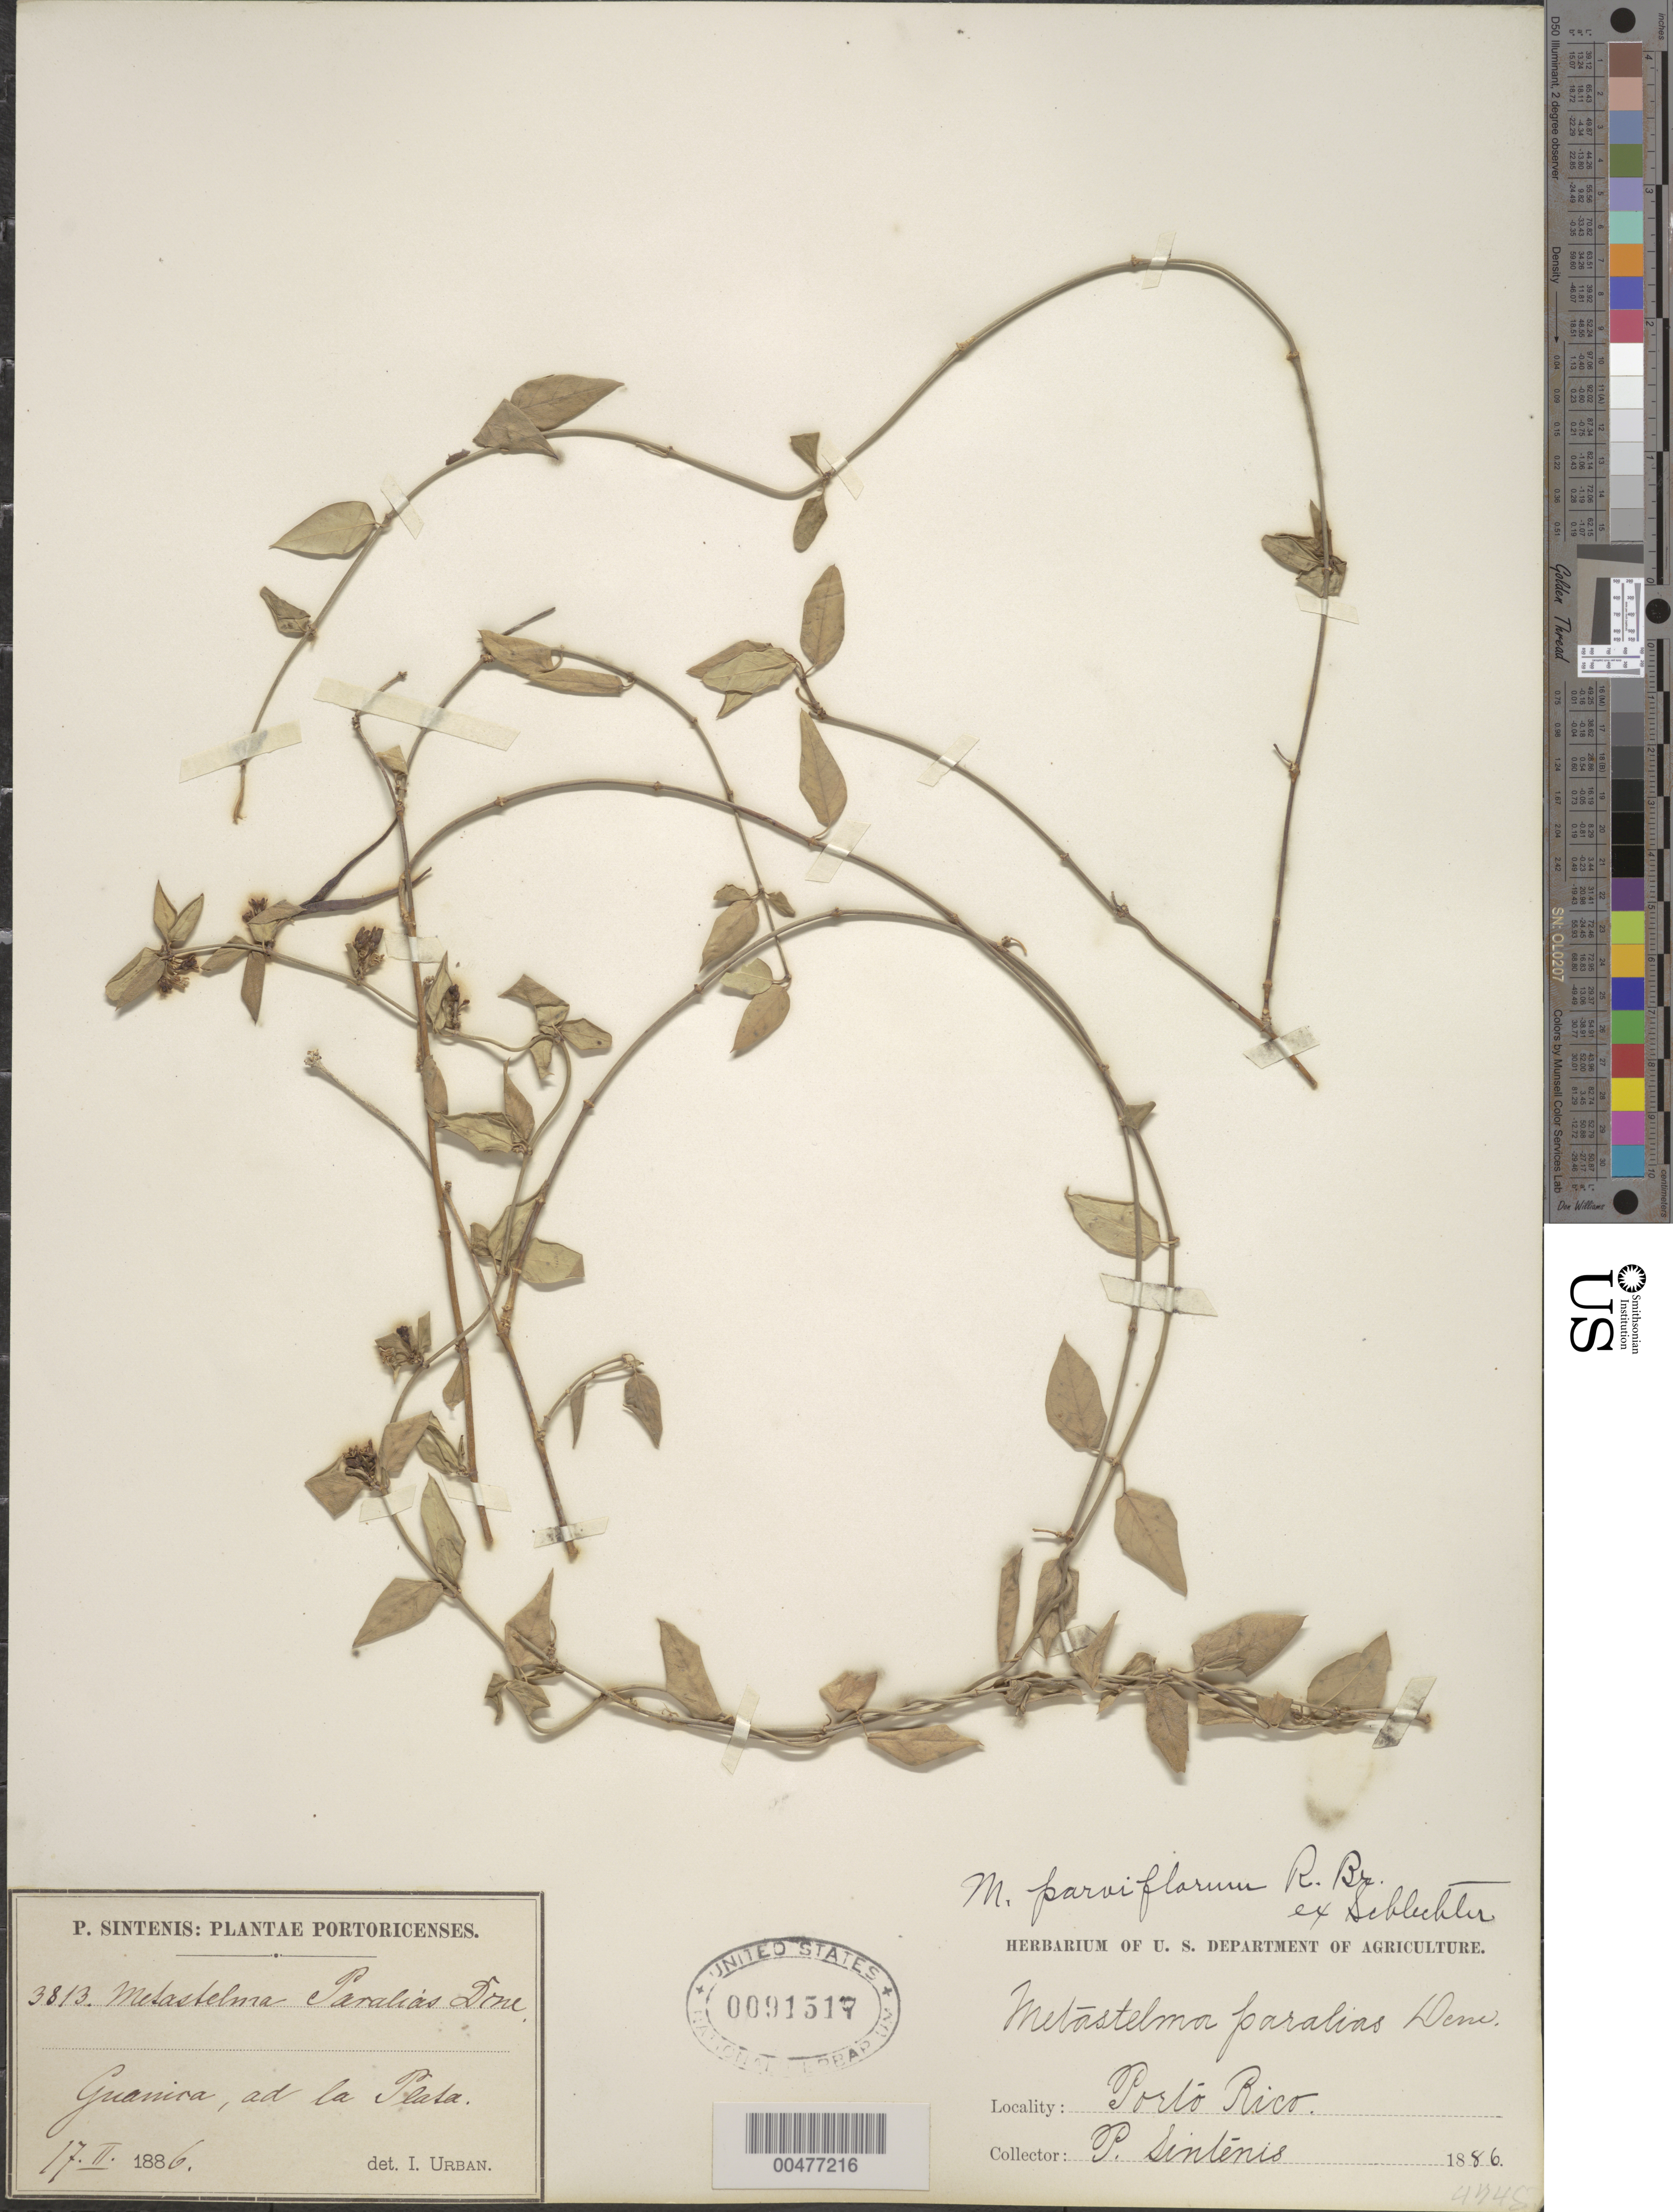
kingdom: Plantae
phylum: Tracheophyta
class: Magnoliopsida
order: Gentianales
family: Apocynaceae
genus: Metastelma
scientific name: Metastelma parviflorum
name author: (Sw.) Schult.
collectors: P. Sintenis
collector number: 3813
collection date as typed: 17 Feb 1886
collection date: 1886-02-17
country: Puerto Rico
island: Greater Antilles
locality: Guanica. Ad la Plata.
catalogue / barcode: US 91517